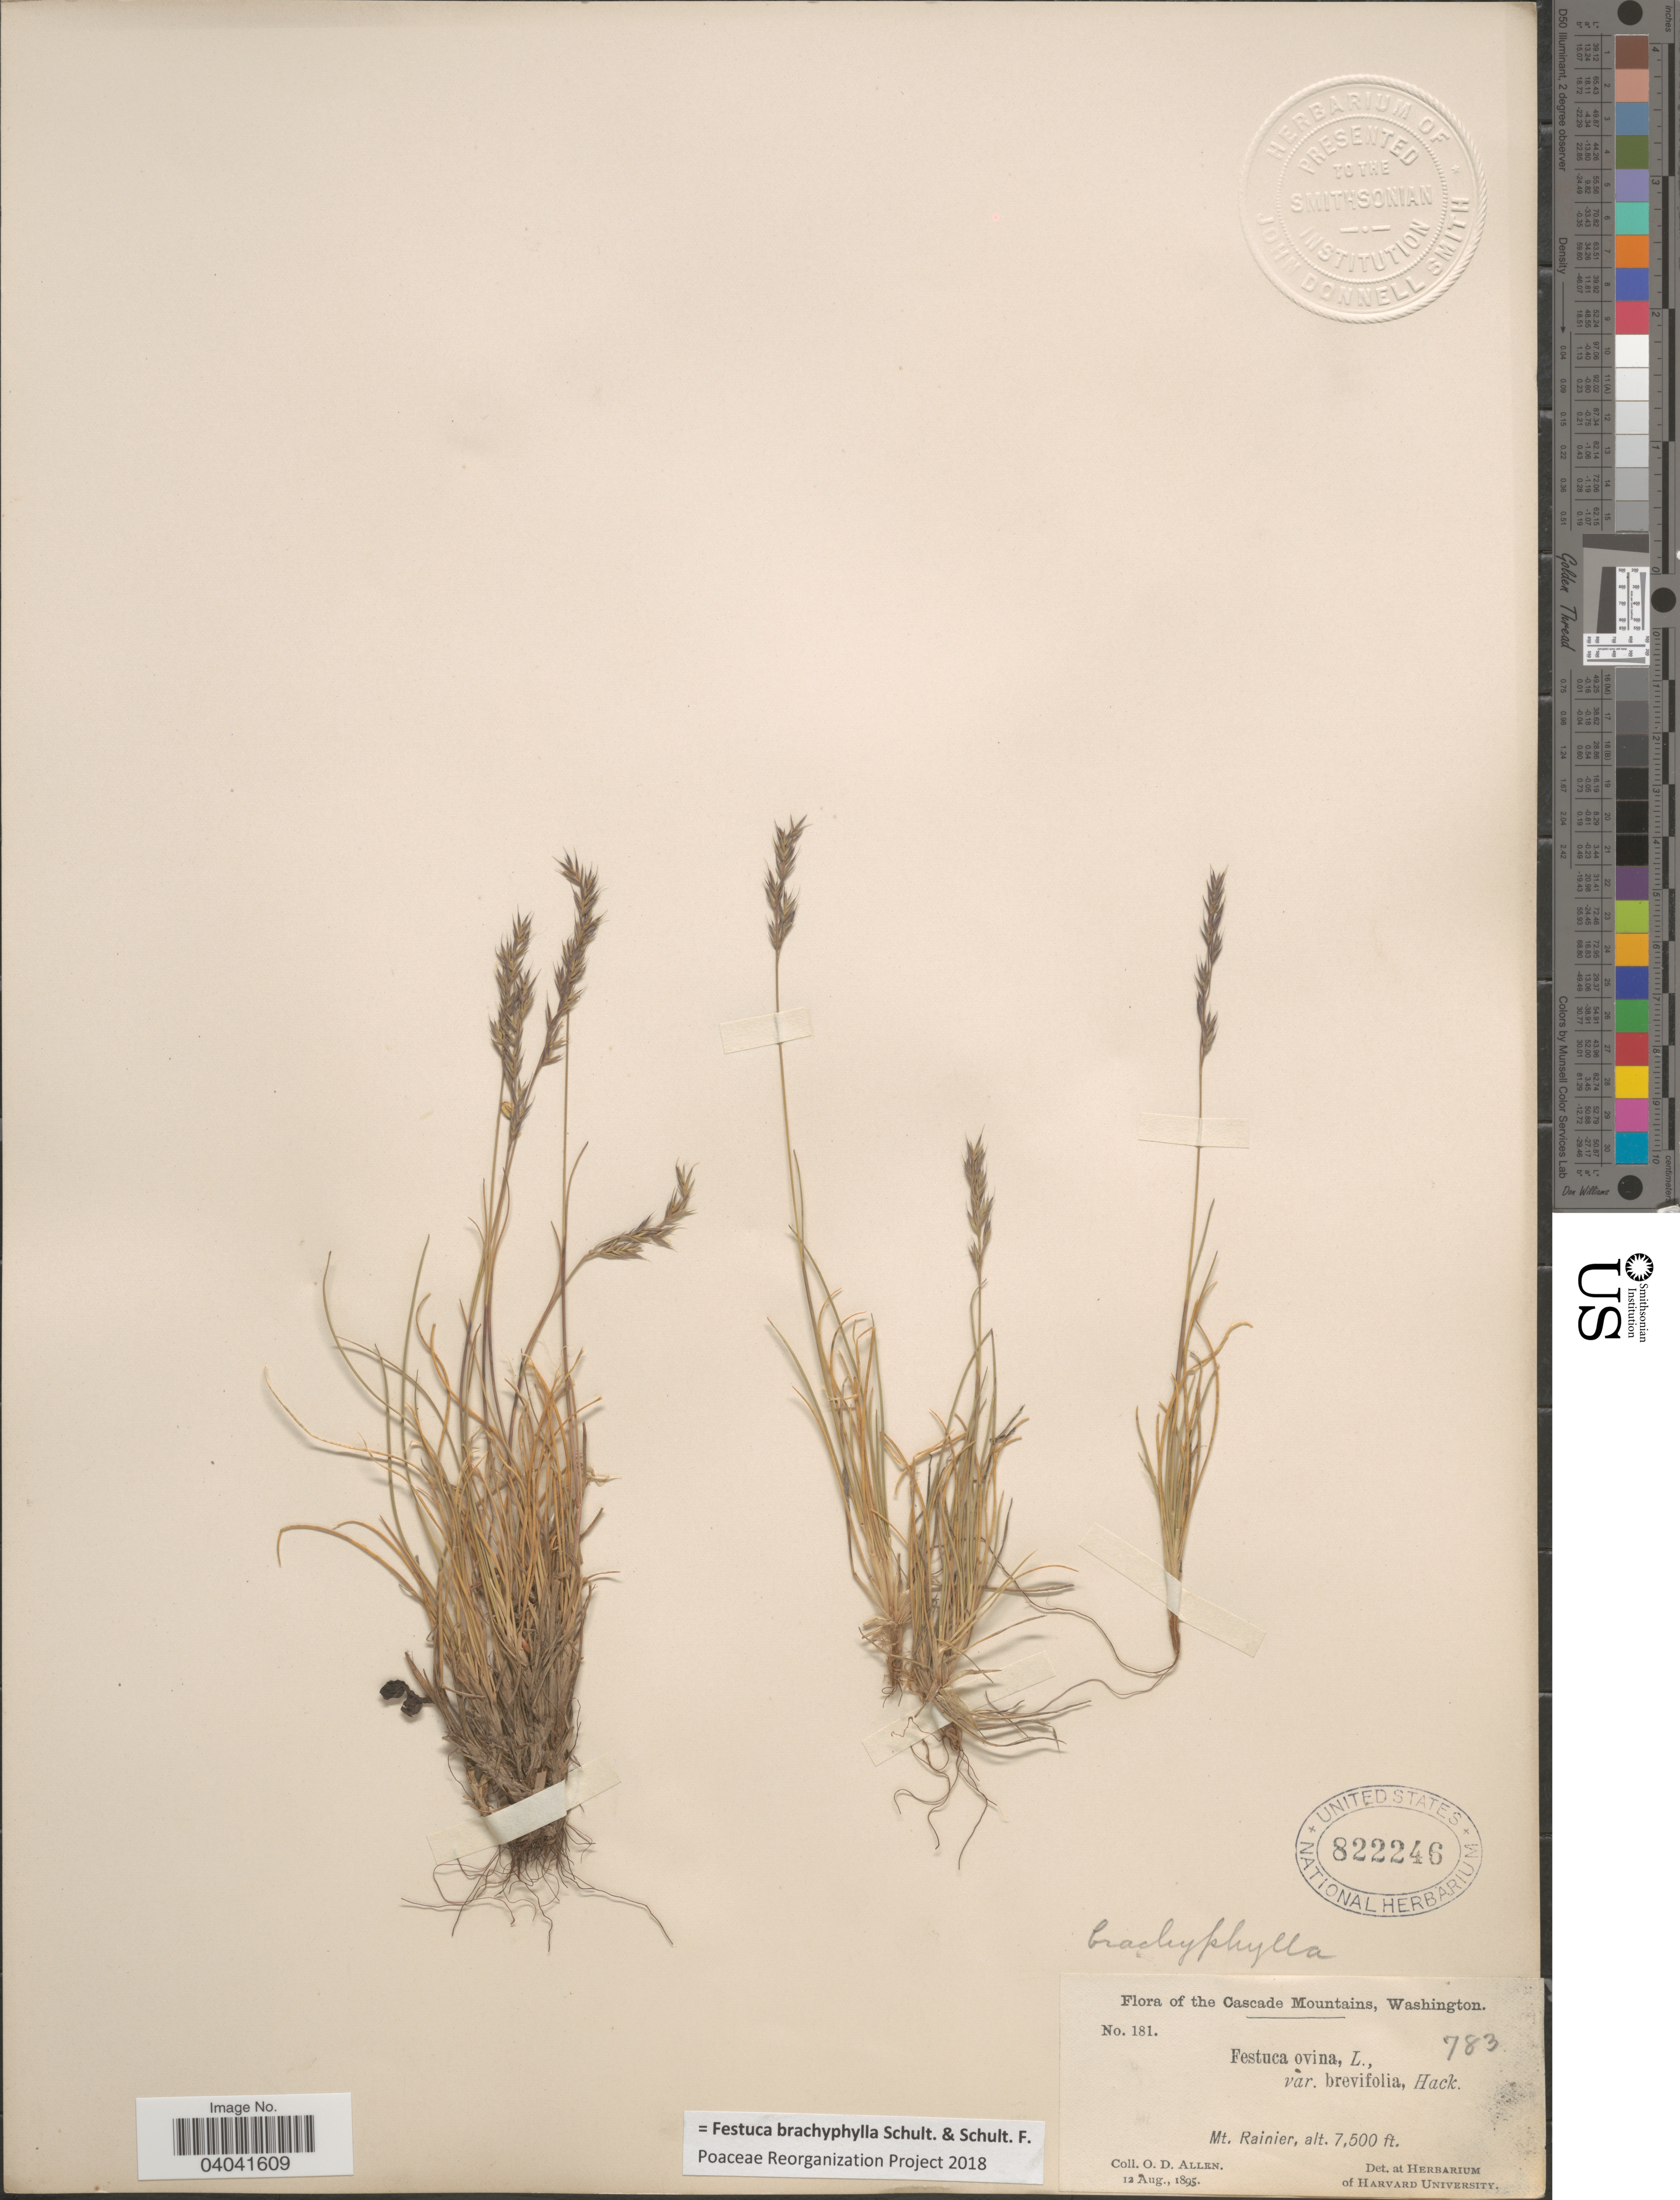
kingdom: Plantae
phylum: Tracheophyta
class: Liliopsida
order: Poales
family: Poaceae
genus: Festuca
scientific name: Festuca brachyphylla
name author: Schult. & Schult. f.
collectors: O. D. Allen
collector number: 181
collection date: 1895-08-12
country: United States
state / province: Washington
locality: The Cascade Mountains. Mt. Rainier.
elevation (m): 2286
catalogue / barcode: US 822246